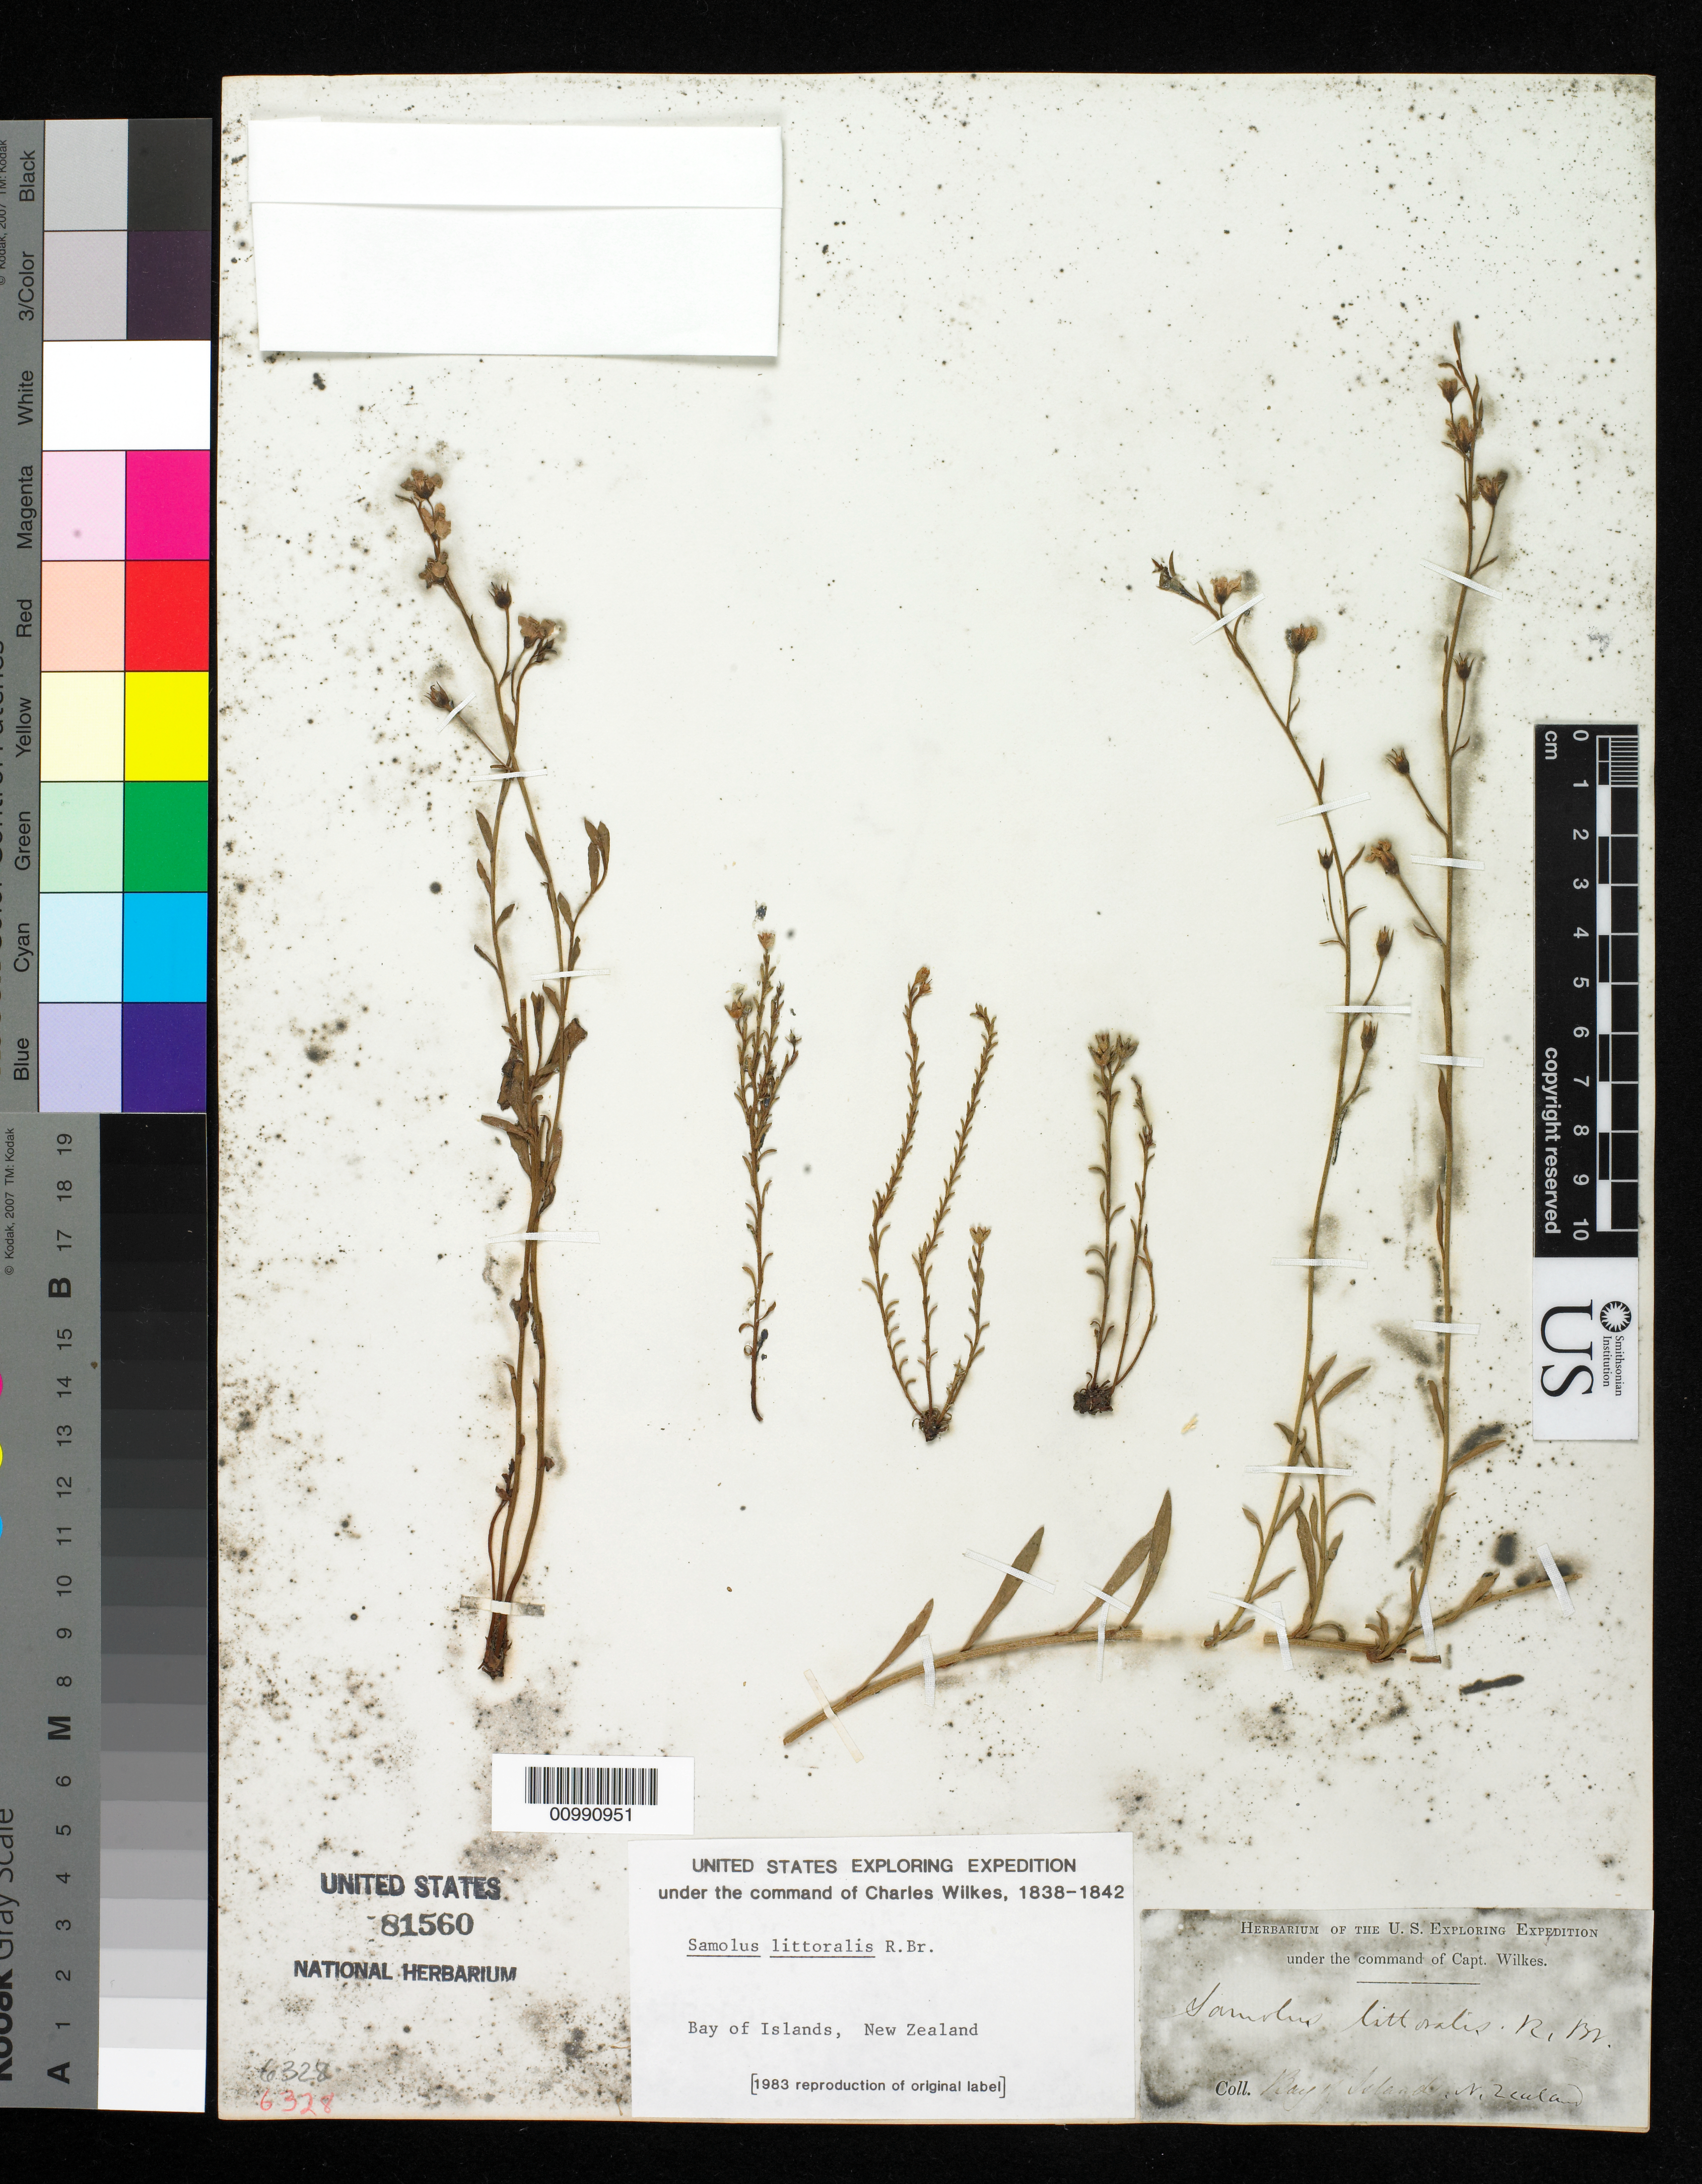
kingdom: Plantae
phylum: Tracheophyta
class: Magnoliopsida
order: Ericales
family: Primulaceae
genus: Samolus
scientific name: Samolus repens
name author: (J.R. Forst. & G. Forst.) Pers.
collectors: Wilkes Explor. Exped.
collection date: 1838/1842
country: New Zealand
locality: Bay of Islands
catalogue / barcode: US 81560